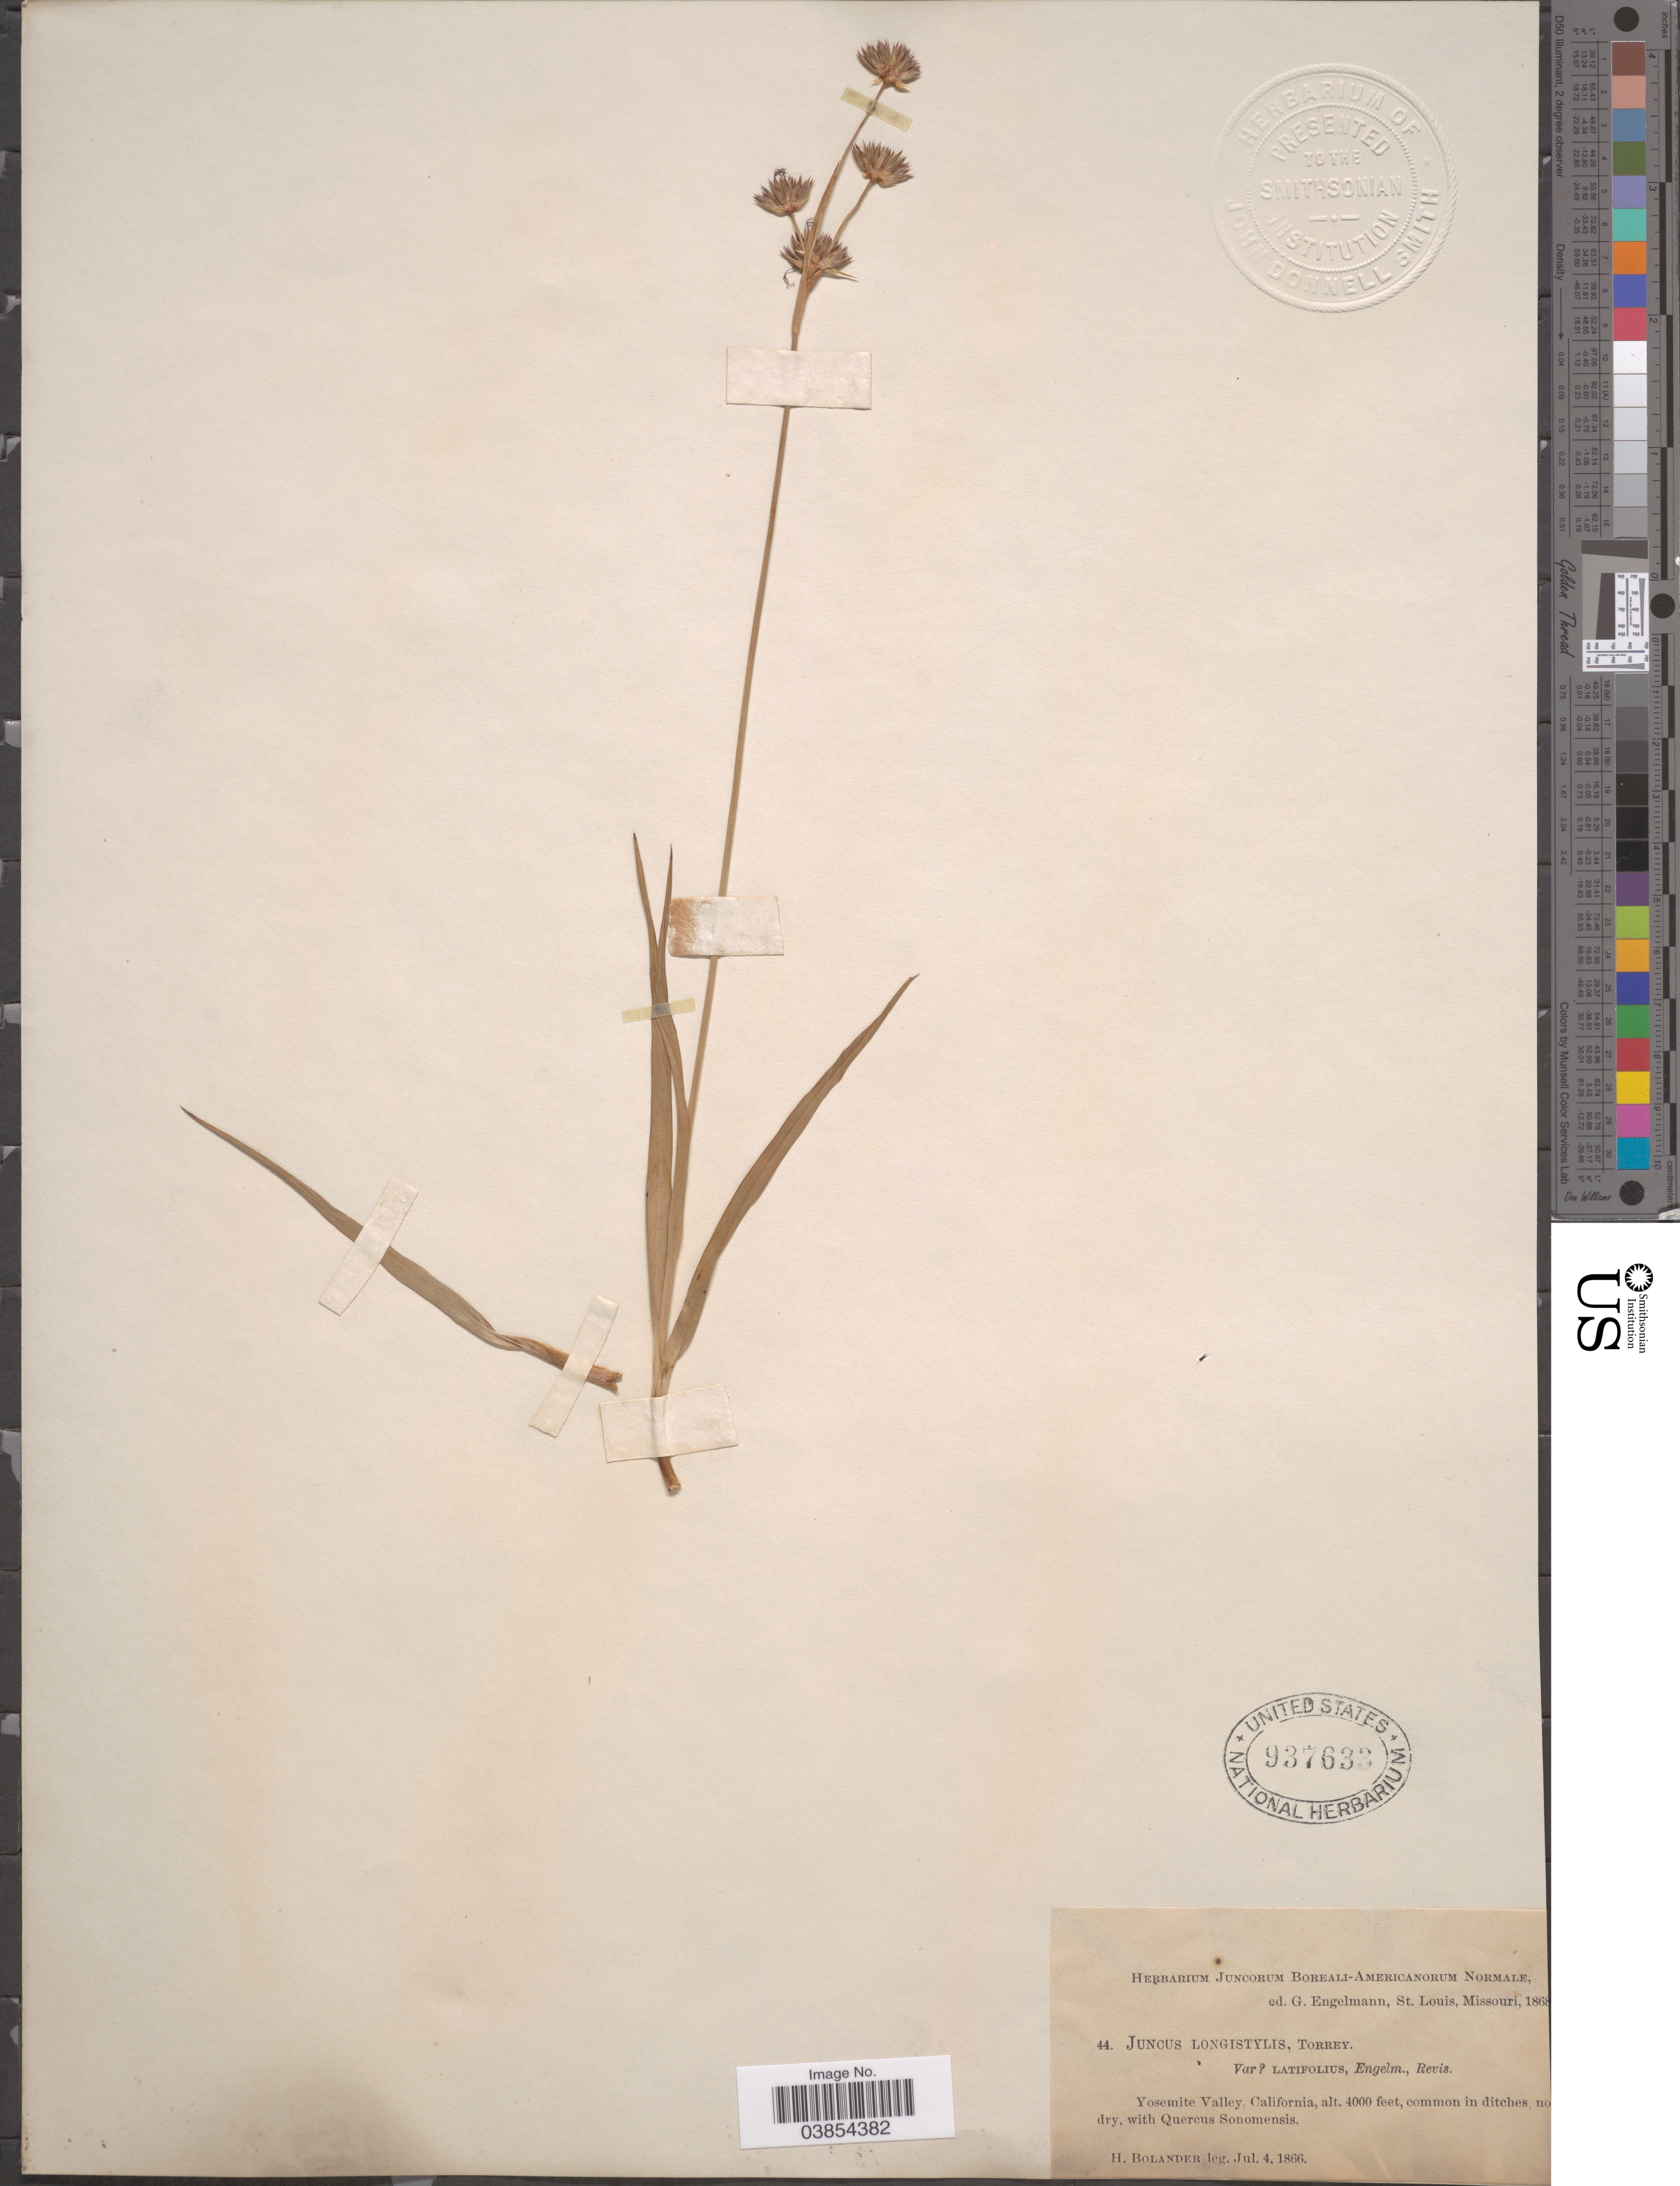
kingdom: Plantae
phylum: Tracheophyta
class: Liliopsida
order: Poales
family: Juncaceae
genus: Juncus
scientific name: Juncus longistylis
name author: Torr.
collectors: H. Bolander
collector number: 44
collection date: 1866-07-04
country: United States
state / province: California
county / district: Mariposa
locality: Yosemite Valley.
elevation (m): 1219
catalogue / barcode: US 937633